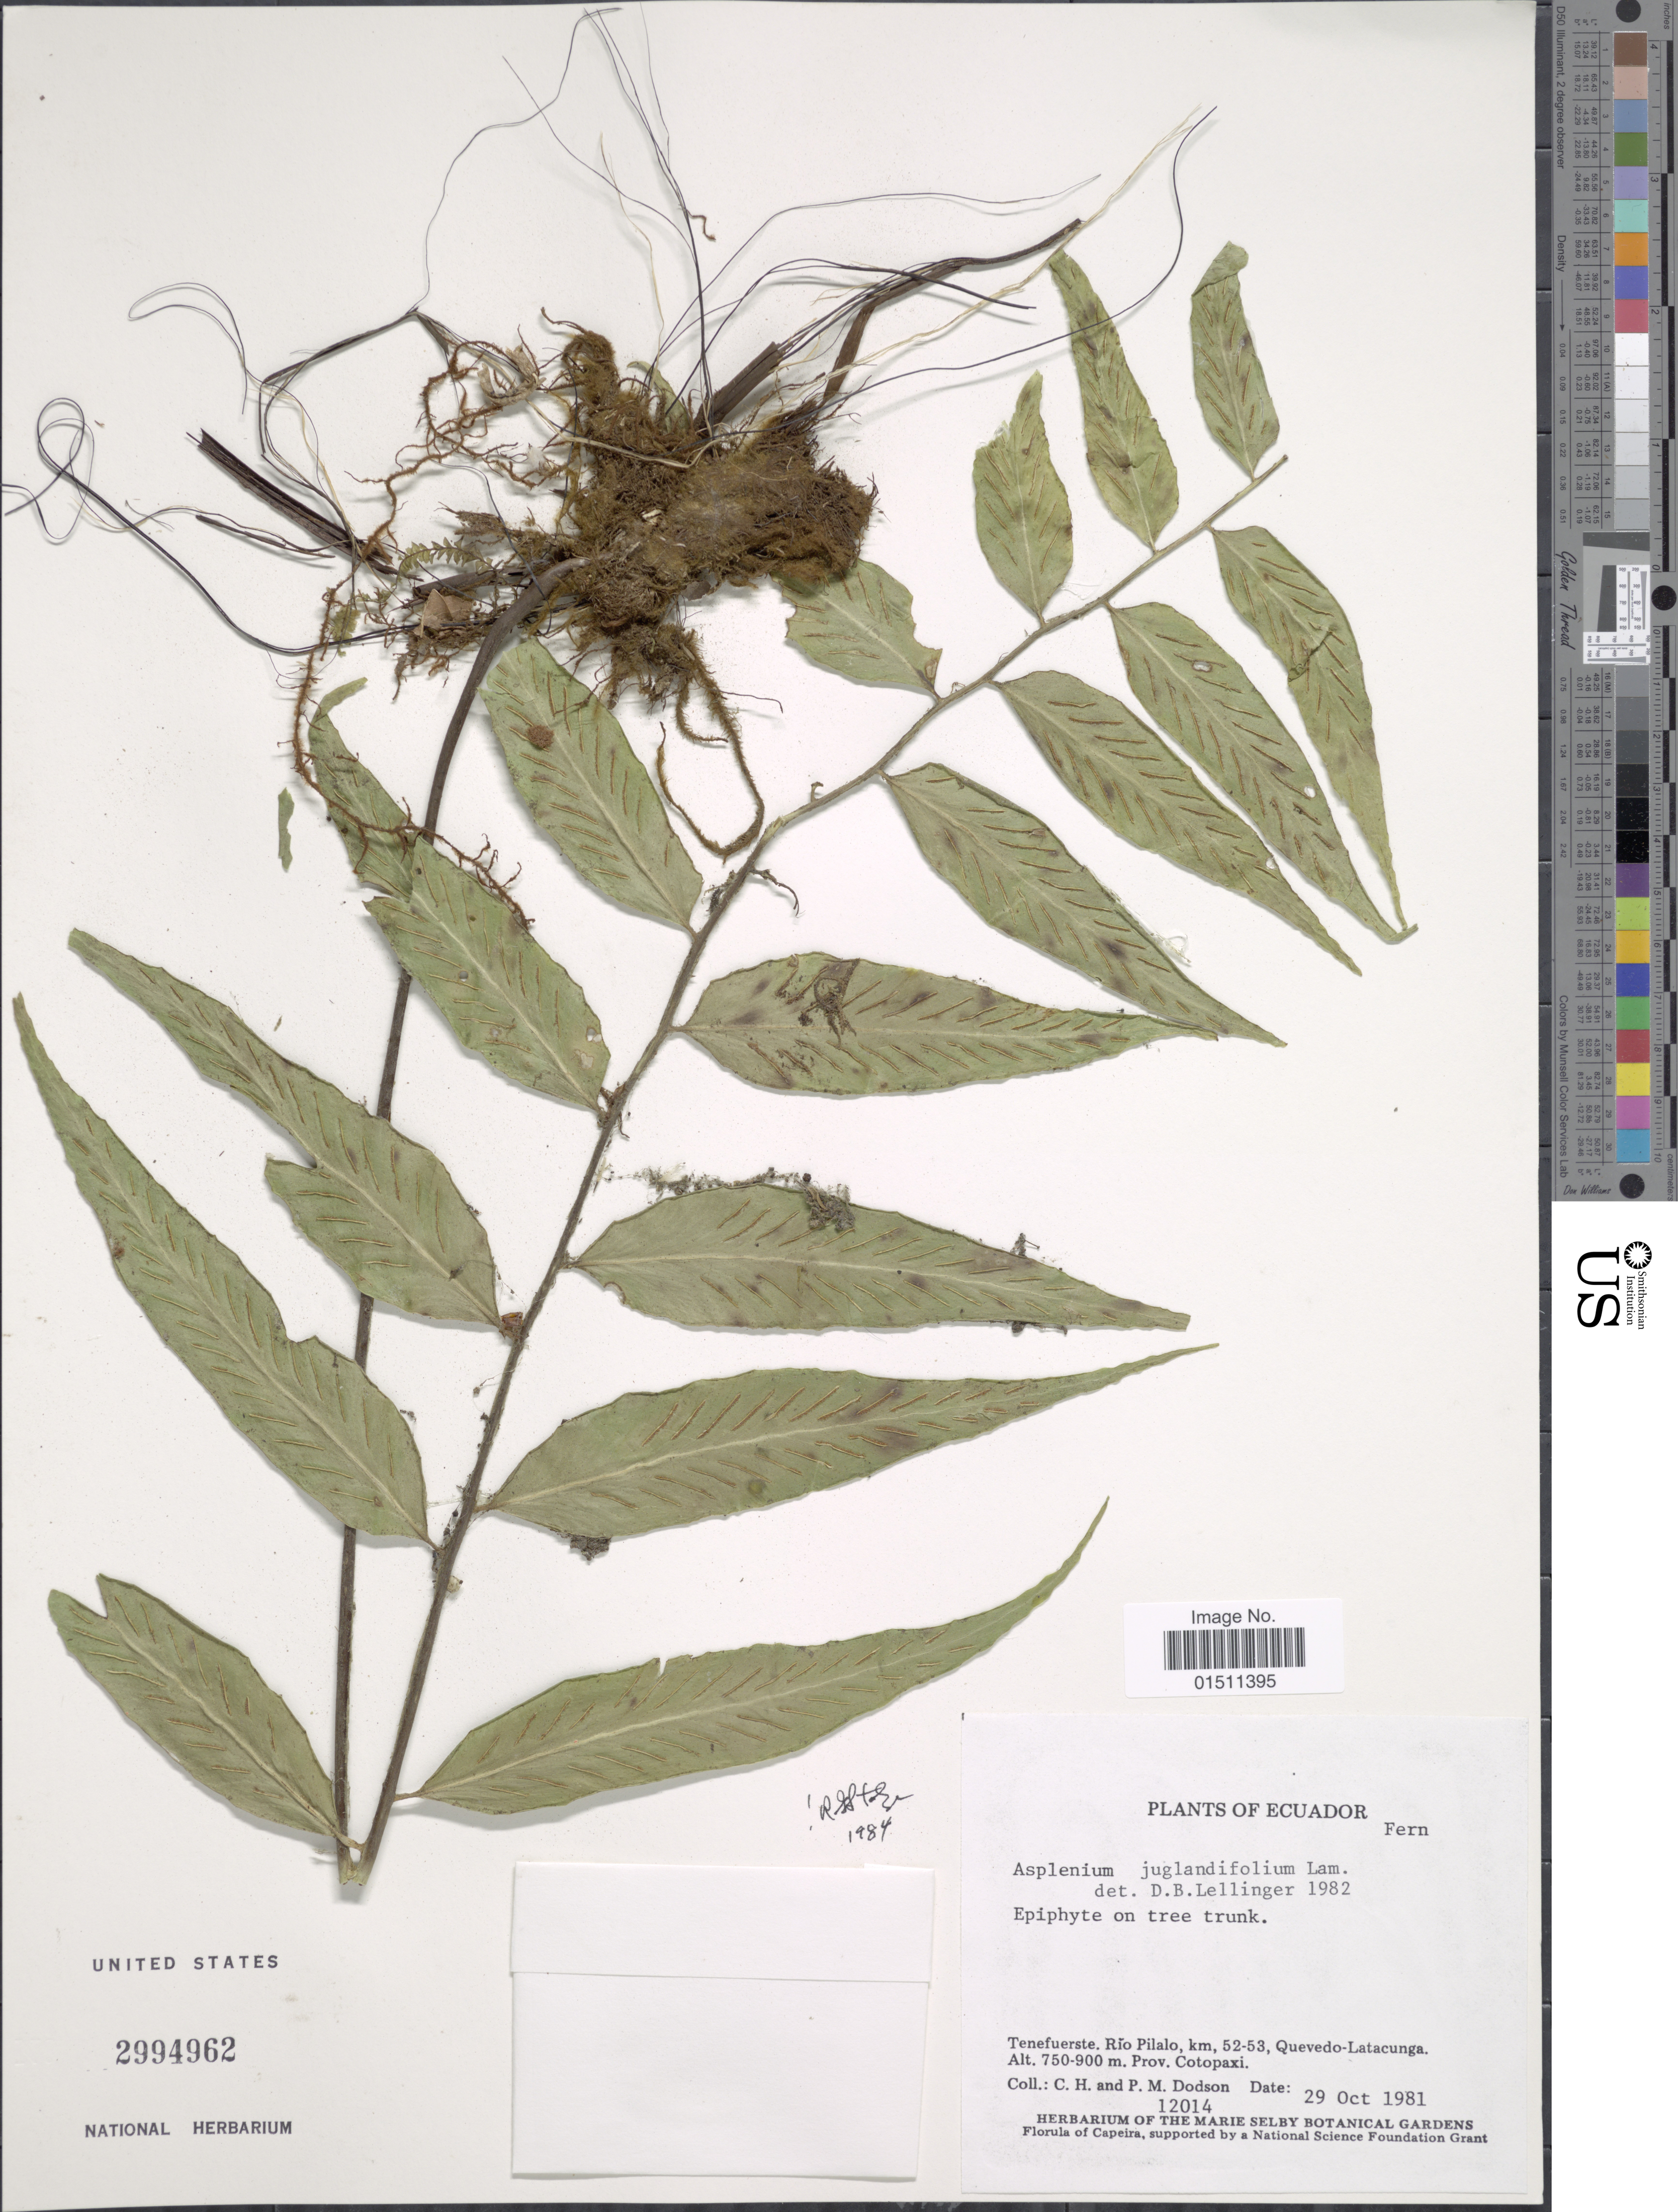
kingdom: Plantae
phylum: Tracheophyta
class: Polypodiopsida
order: Polypodiales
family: Aspleniaceae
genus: Asplenium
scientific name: Asplenium juglandifolium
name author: Lam.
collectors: C. H. Dodson & P. M. Dodson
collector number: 12014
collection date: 1981-10-29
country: Ecuador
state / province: Cotopaxi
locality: Ecuador, Tenefuerste. Río Pilalo, km. 52-53, Quevedo-Latacunga.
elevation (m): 750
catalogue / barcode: US 2994962